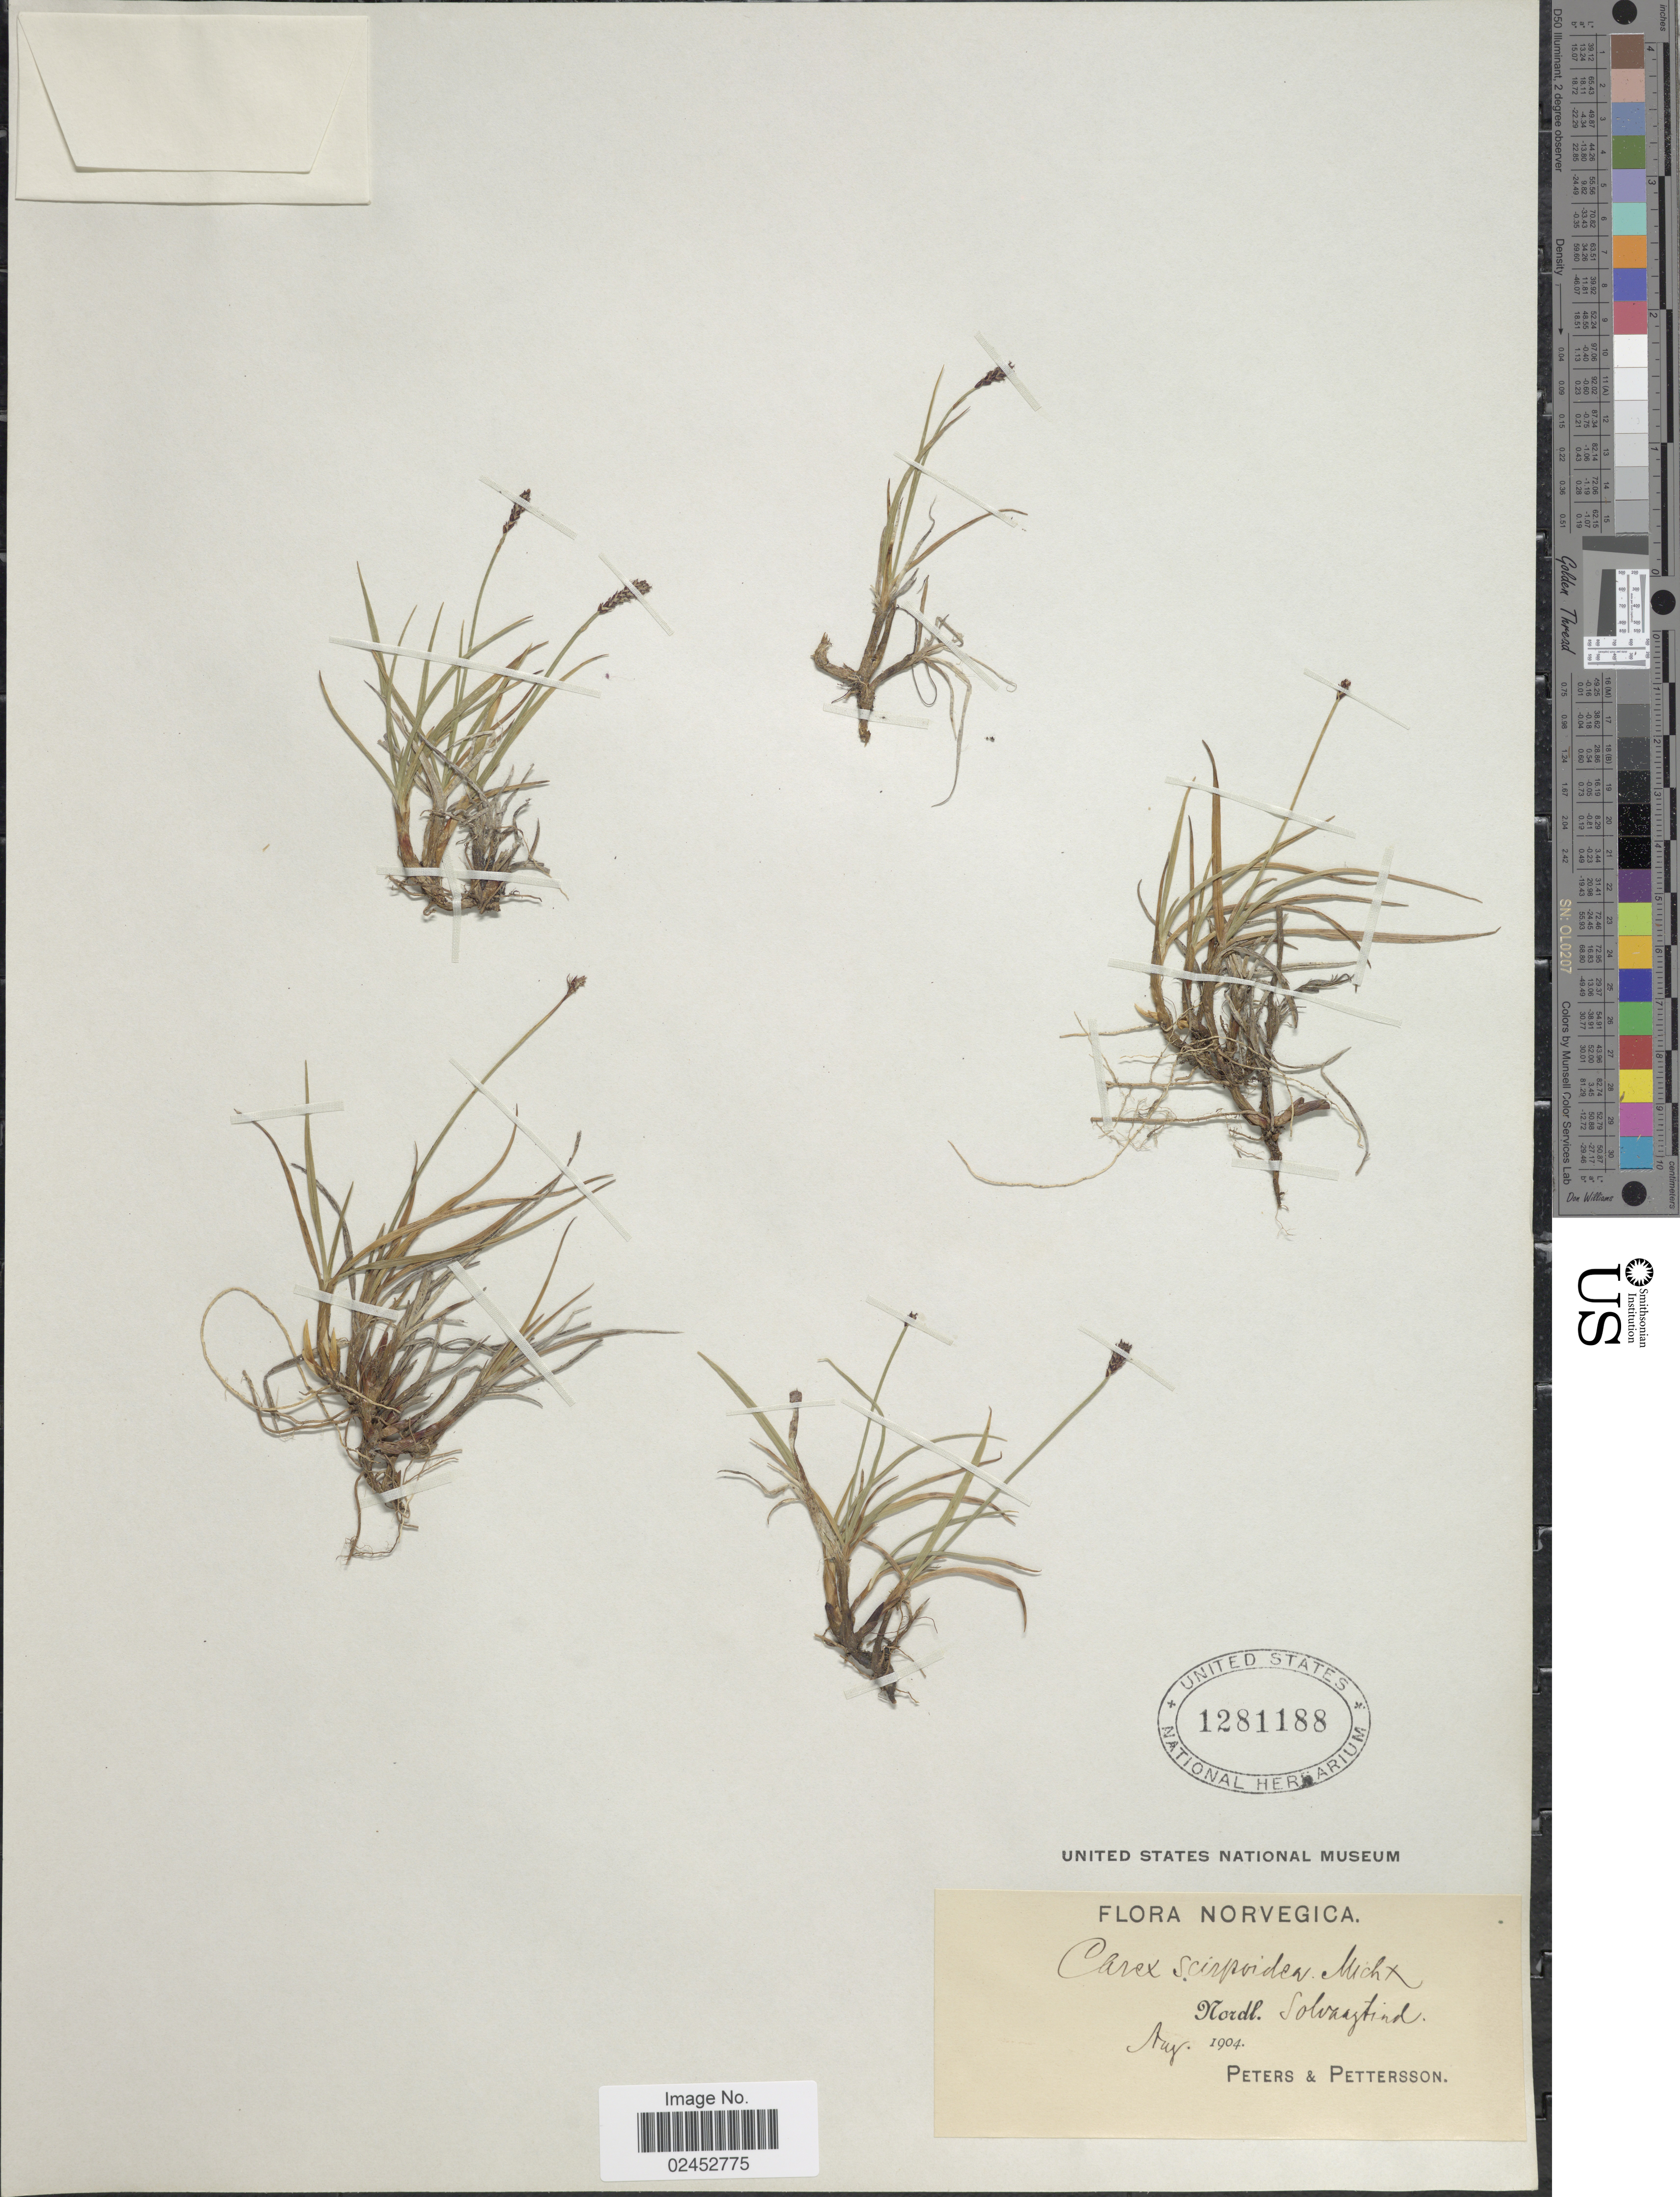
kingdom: Plantae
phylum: Tracheophyta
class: Liliopsida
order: Poales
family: Cyperaceae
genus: Carex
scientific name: Carex scirpoidea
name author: Michx.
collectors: -. Peters & Pettersson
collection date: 1904-08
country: Norway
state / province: Nordland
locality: Norvegica, Nordl. Solvaagtind.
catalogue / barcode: US 1281188